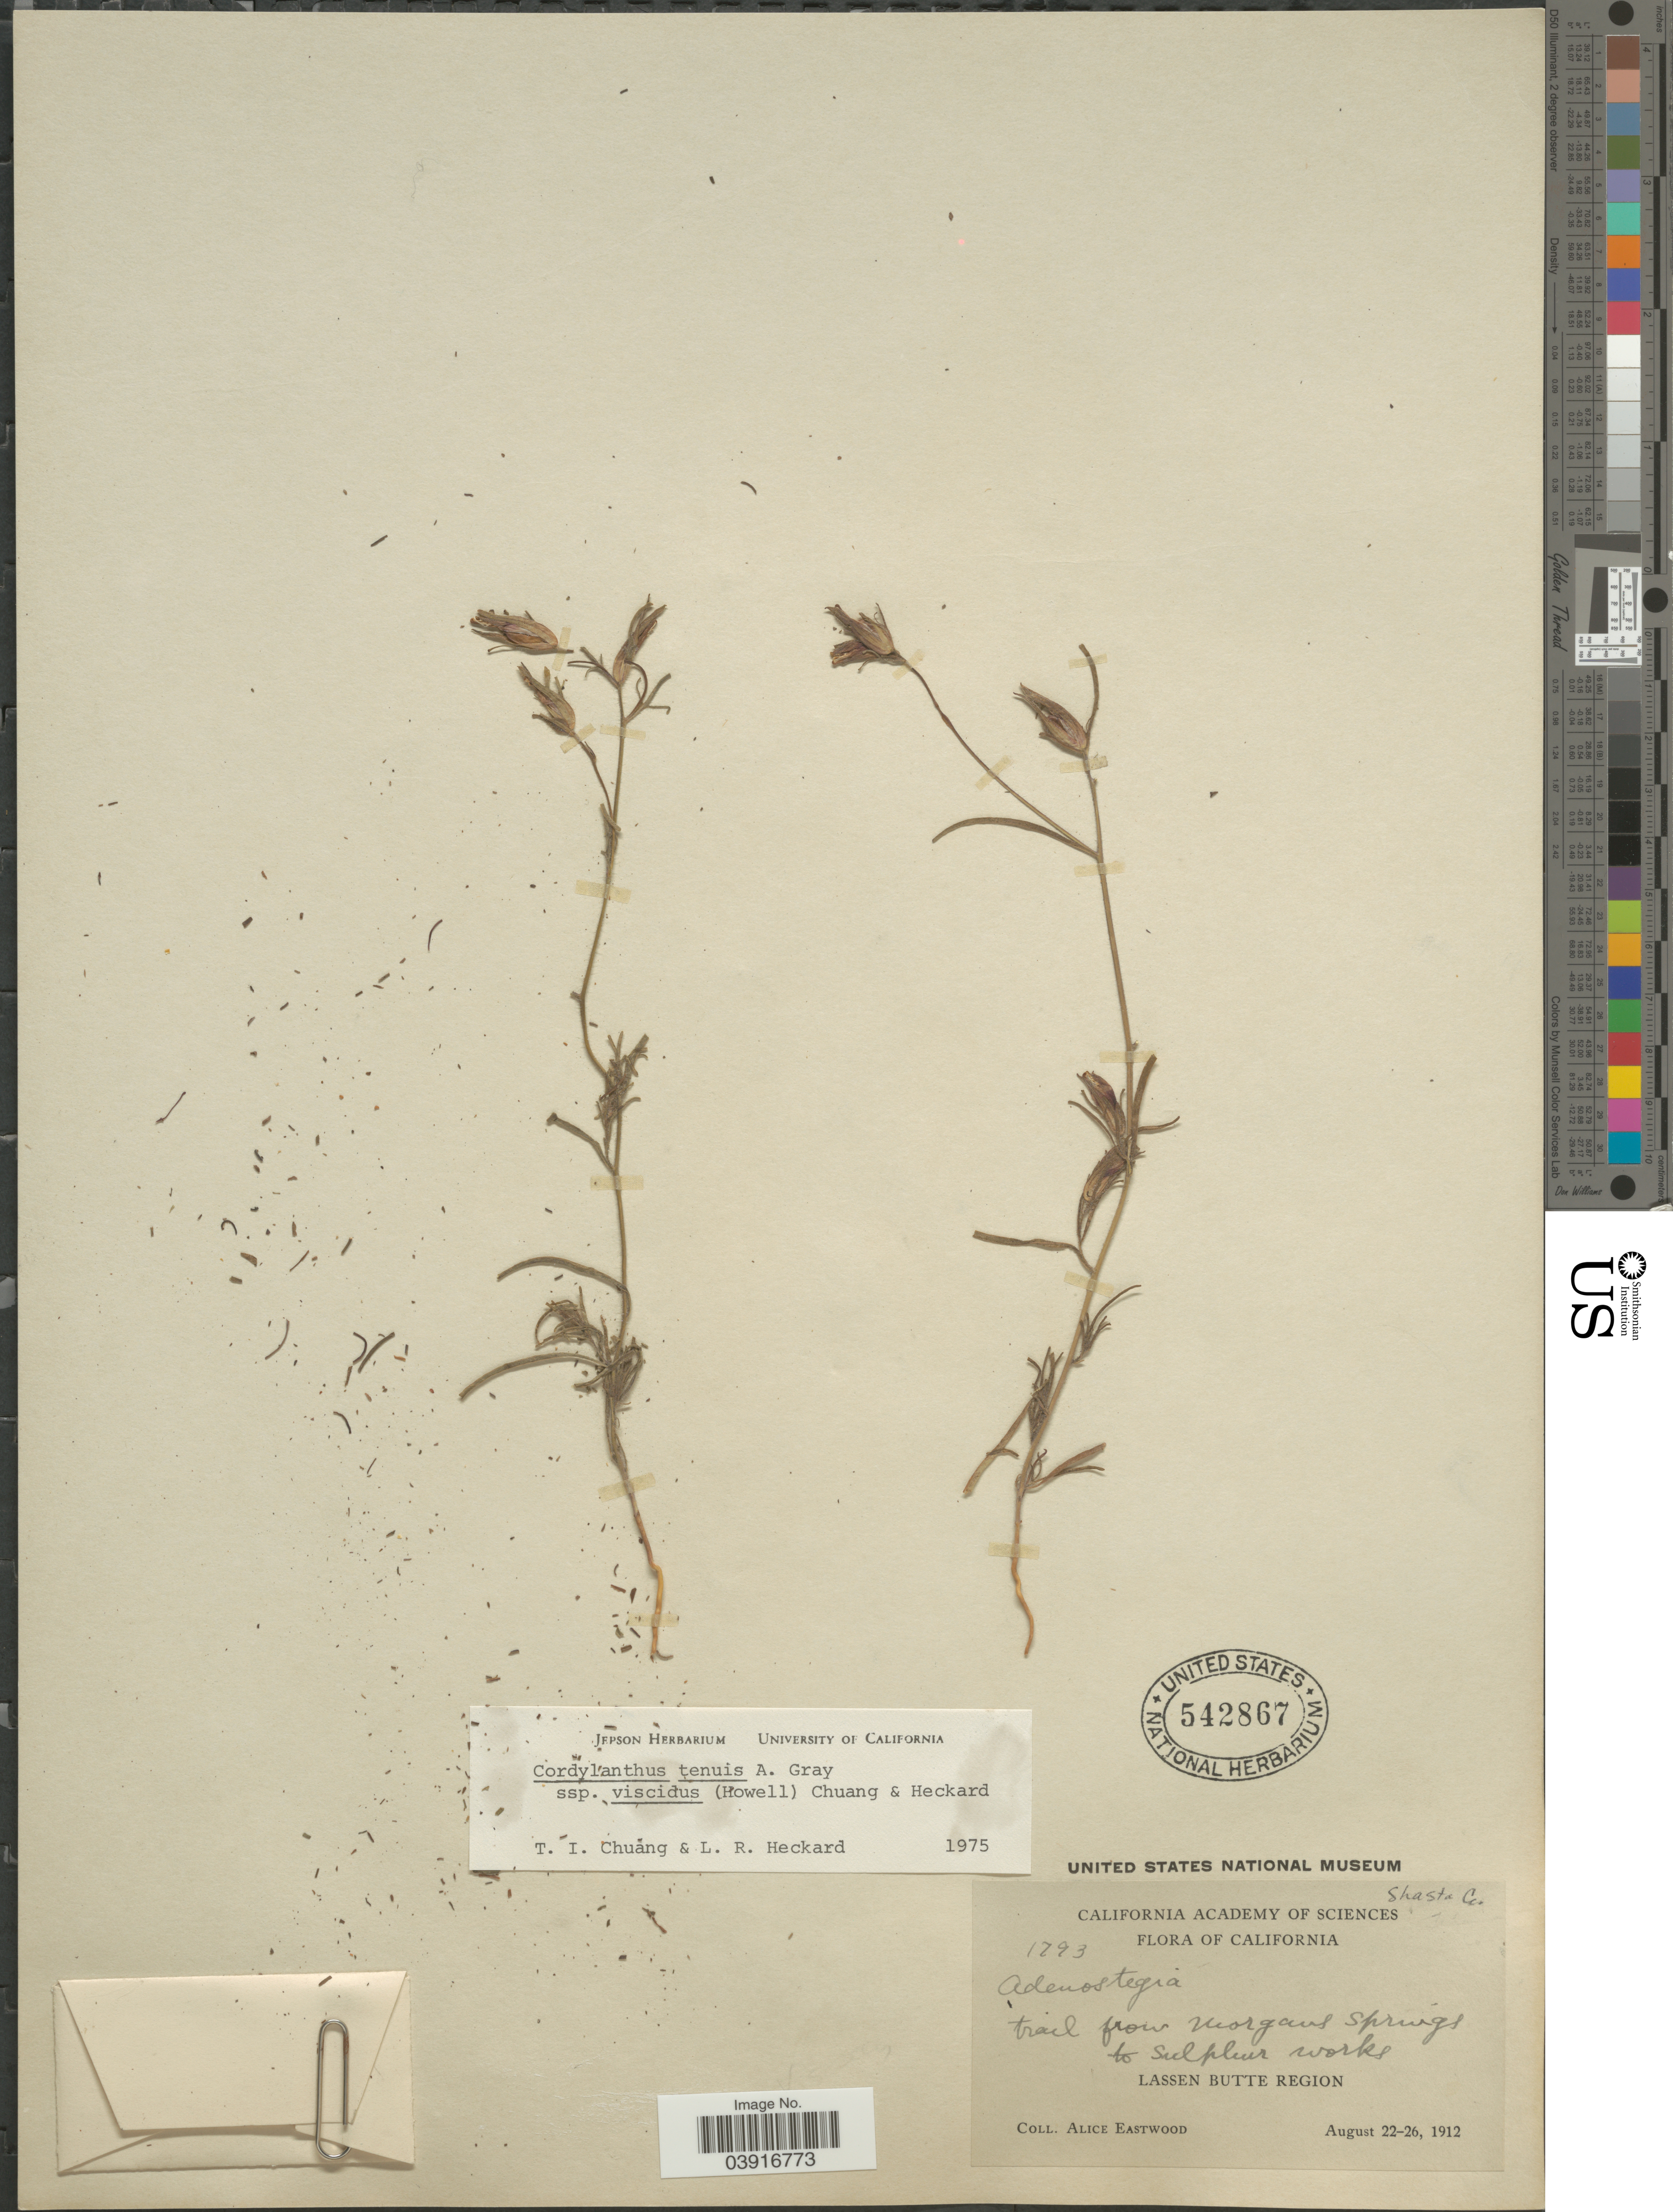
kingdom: Plantae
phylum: Tracheophyta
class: Magnoliopsida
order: Lamiales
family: Orobanchaceae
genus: Cordylanthus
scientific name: Cordylanthus tenuis subsp. viscidus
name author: (Howell) T.I. Chuang & Heckard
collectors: A. Eastwood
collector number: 1793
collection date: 1912-08-22/1912-08-26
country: United States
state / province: California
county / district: Shasta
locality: Shasta Co. Trail from Morgans Springs to Sulphur works. Lassen Butte Region.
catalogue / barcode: US 542867